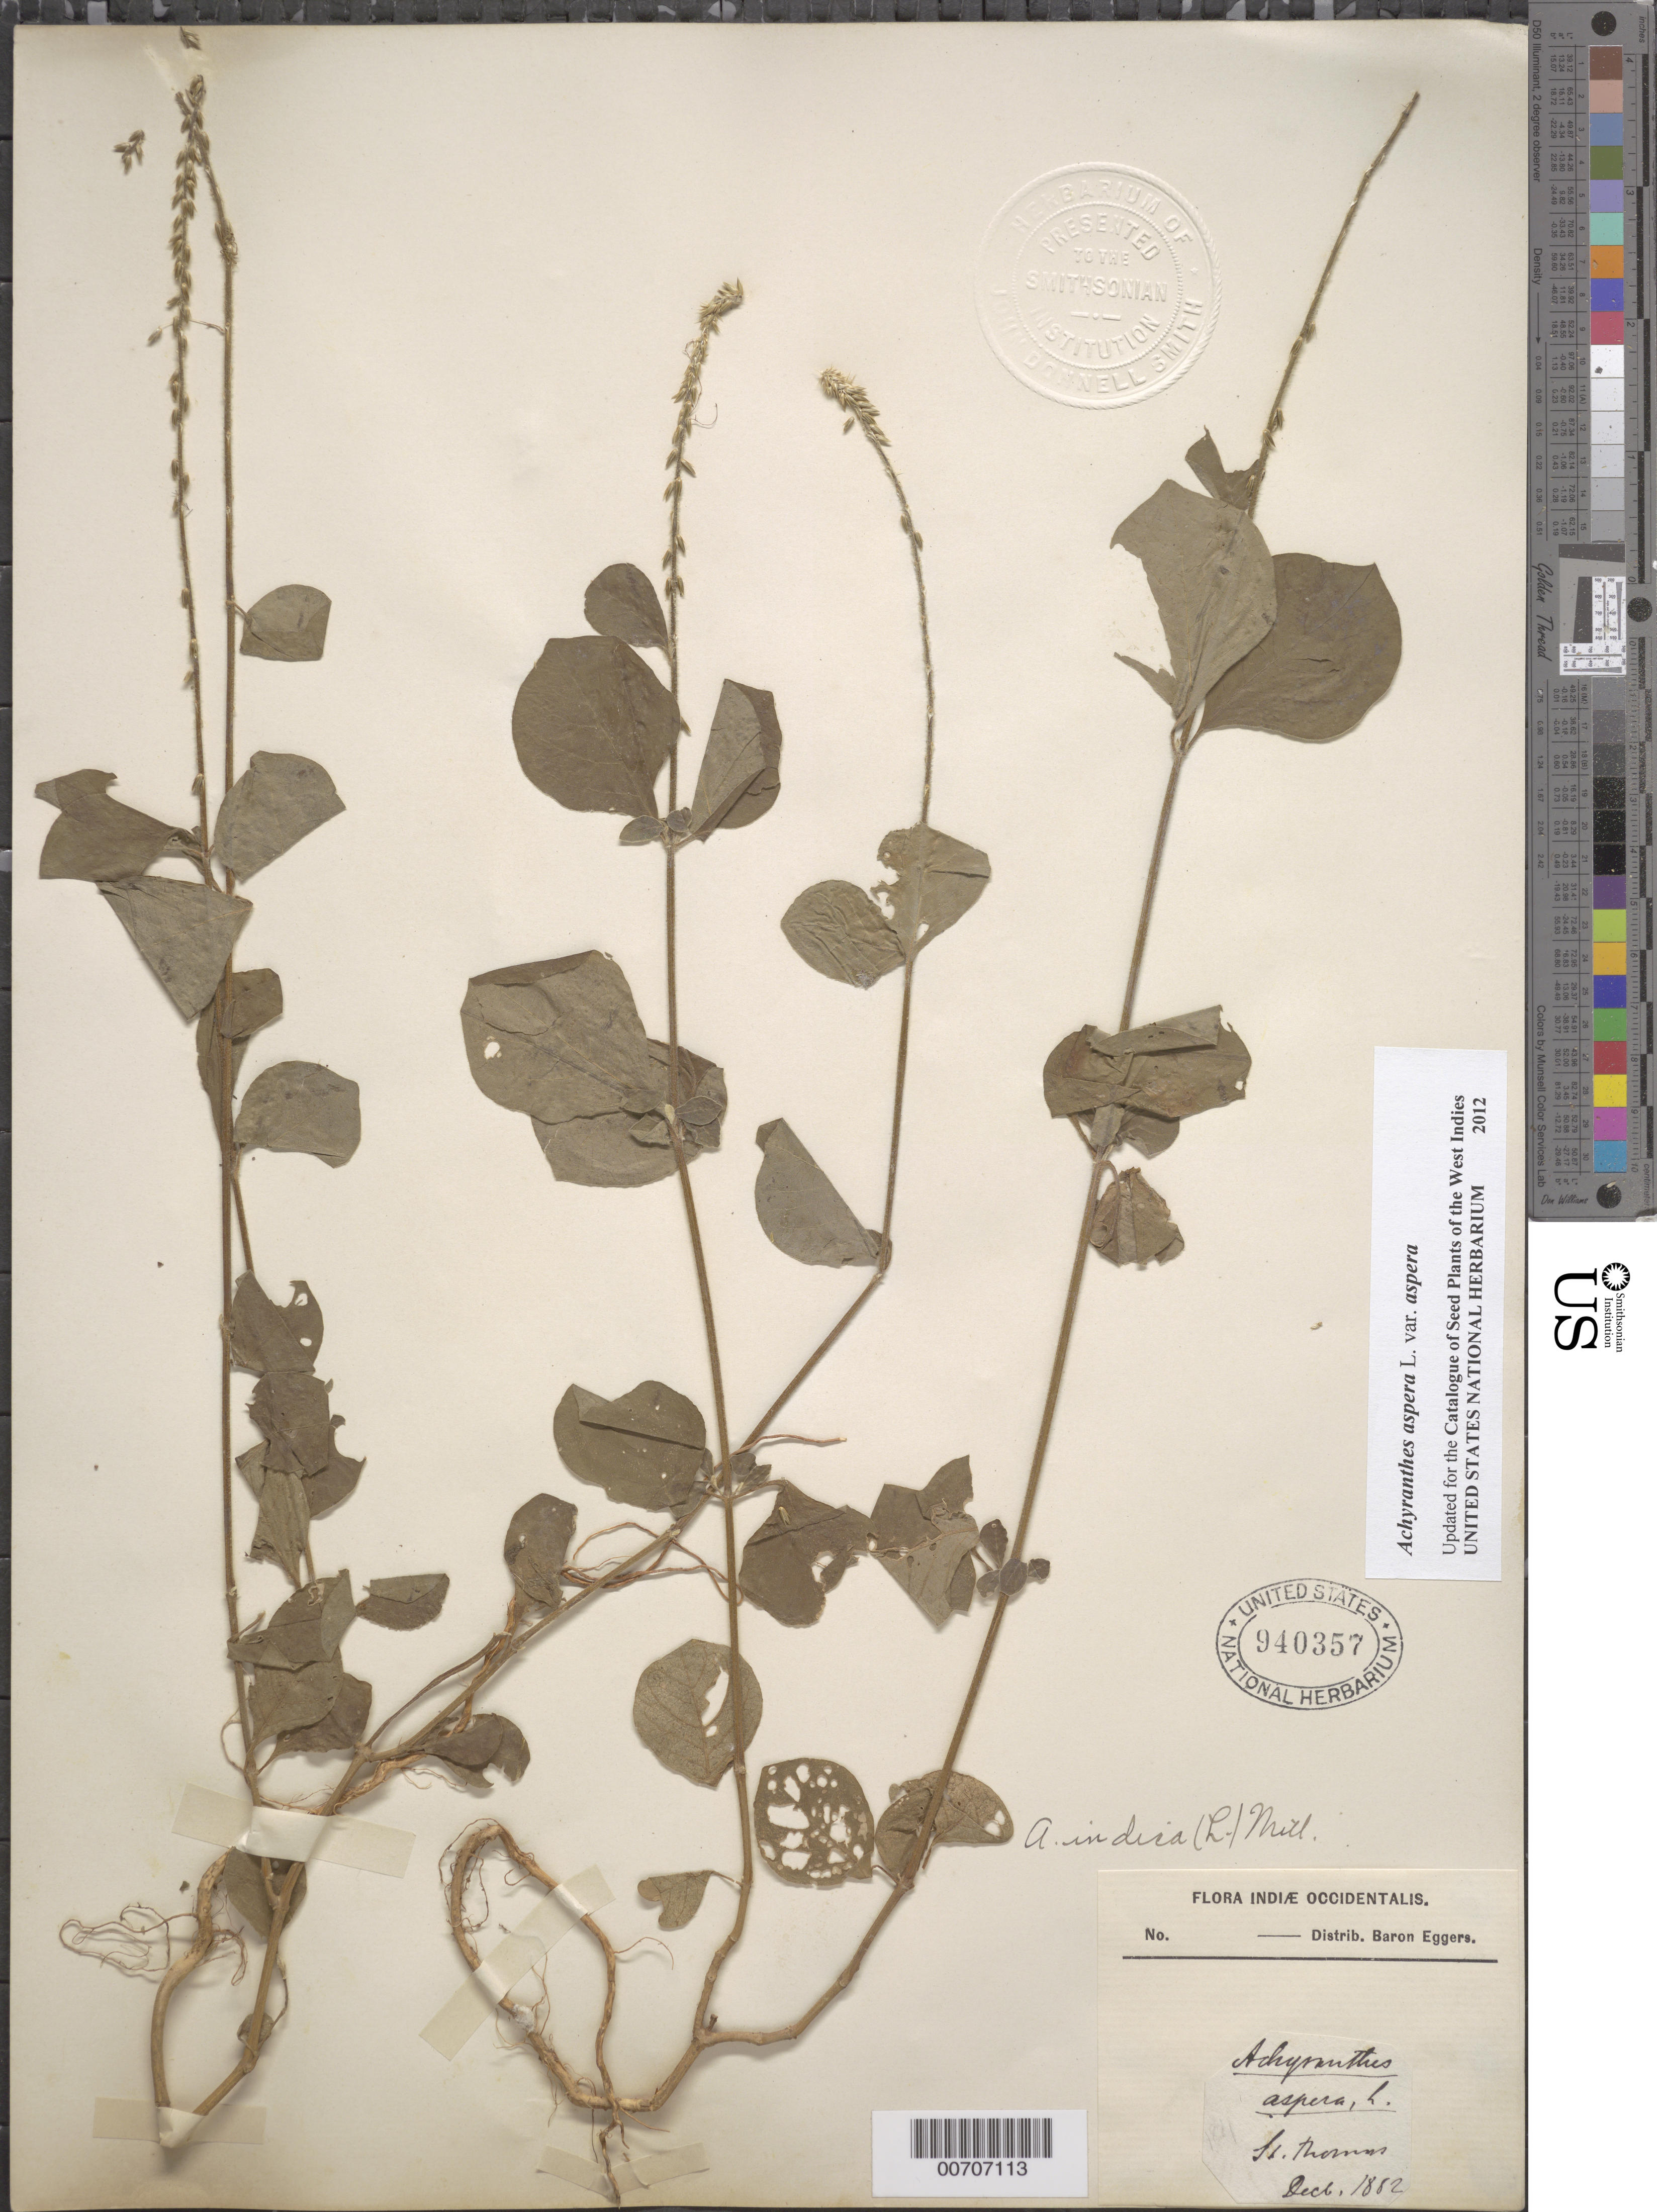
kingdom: Plantae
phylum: Tracheophyta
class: Magnoliopsida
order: Caryophyllales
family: Amaranthaceae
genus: Achyranthes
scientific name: Achyranthes aspera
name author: L.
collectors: H. F. A. von Eggers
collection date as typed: Dec 1882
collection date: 1882-12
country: U.S. Virgin Islands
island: St. Thomas Island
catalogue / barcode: US 940357